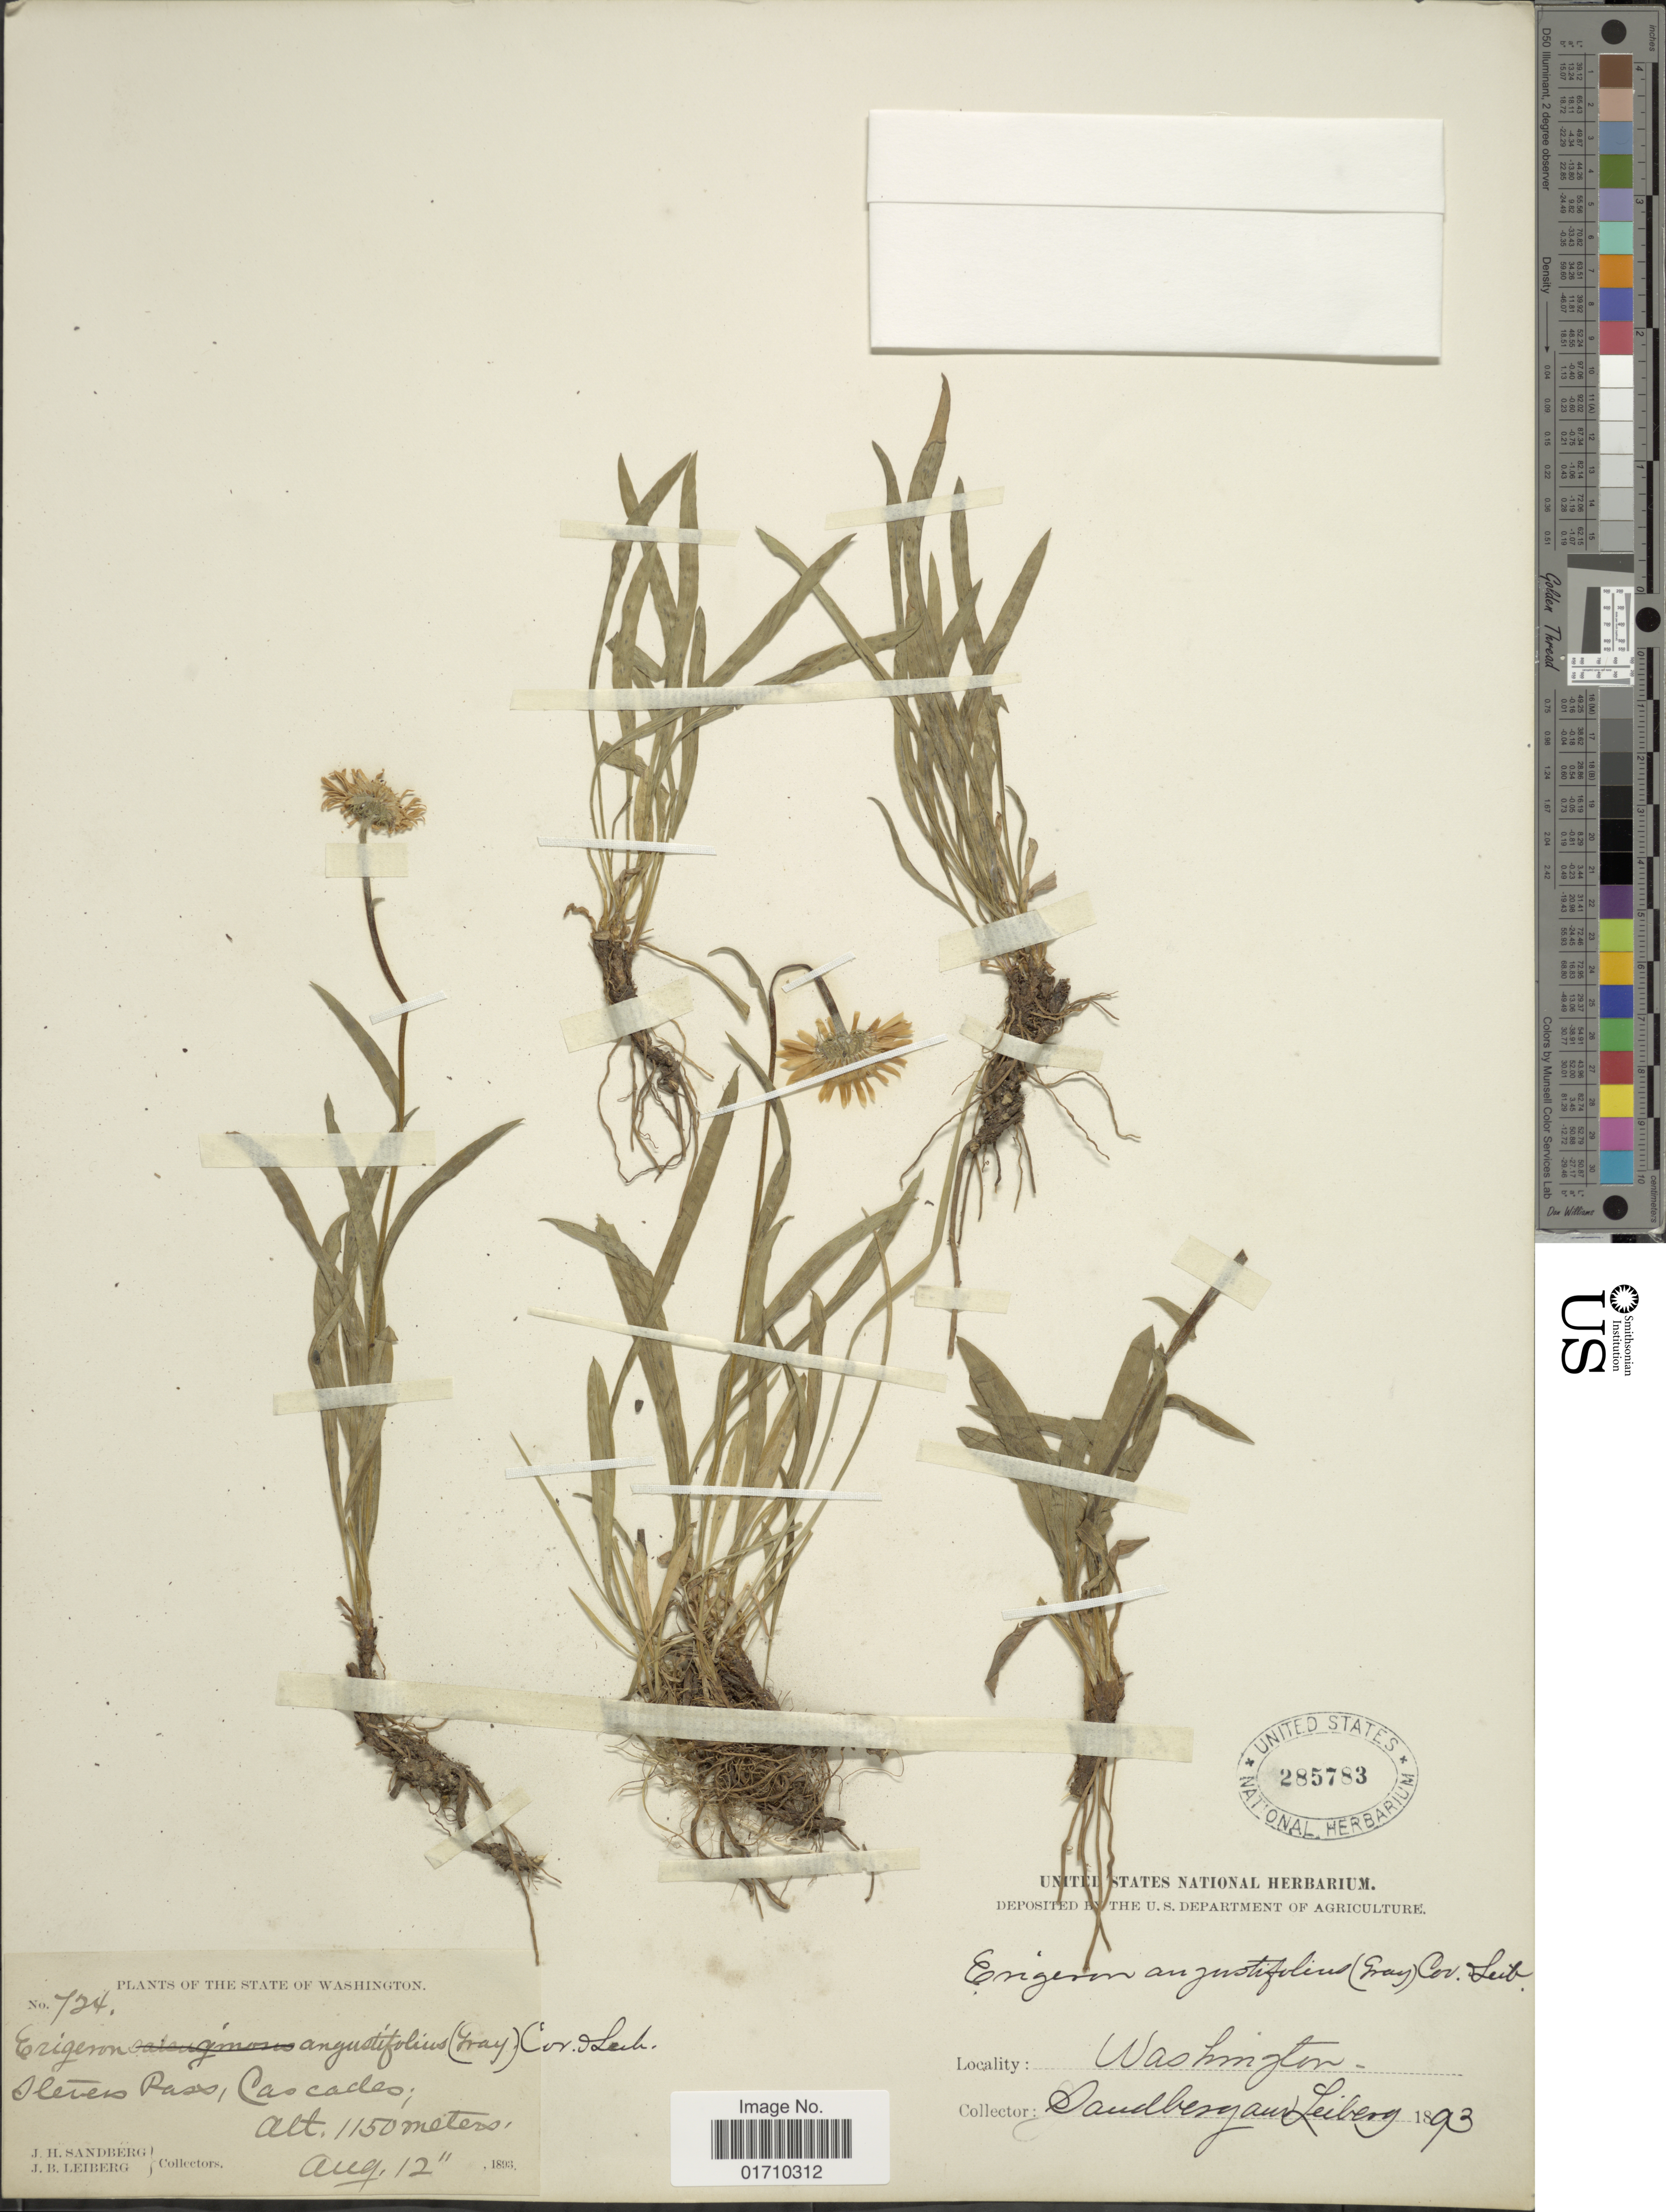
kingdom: Plantae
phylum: Tracheophyta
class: Magnoliopsida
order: Asterales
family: Asteraceae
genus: Erigeron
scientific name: Erigeron angustifolius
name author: (A. Gray) Rydb.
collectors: J. H. Sandberg & J. B. Leiberg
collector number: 724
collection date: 1893-08-12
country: United States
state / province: Washington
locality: Stevens Pass, Cascades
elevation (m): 1150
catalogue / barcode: US 285783